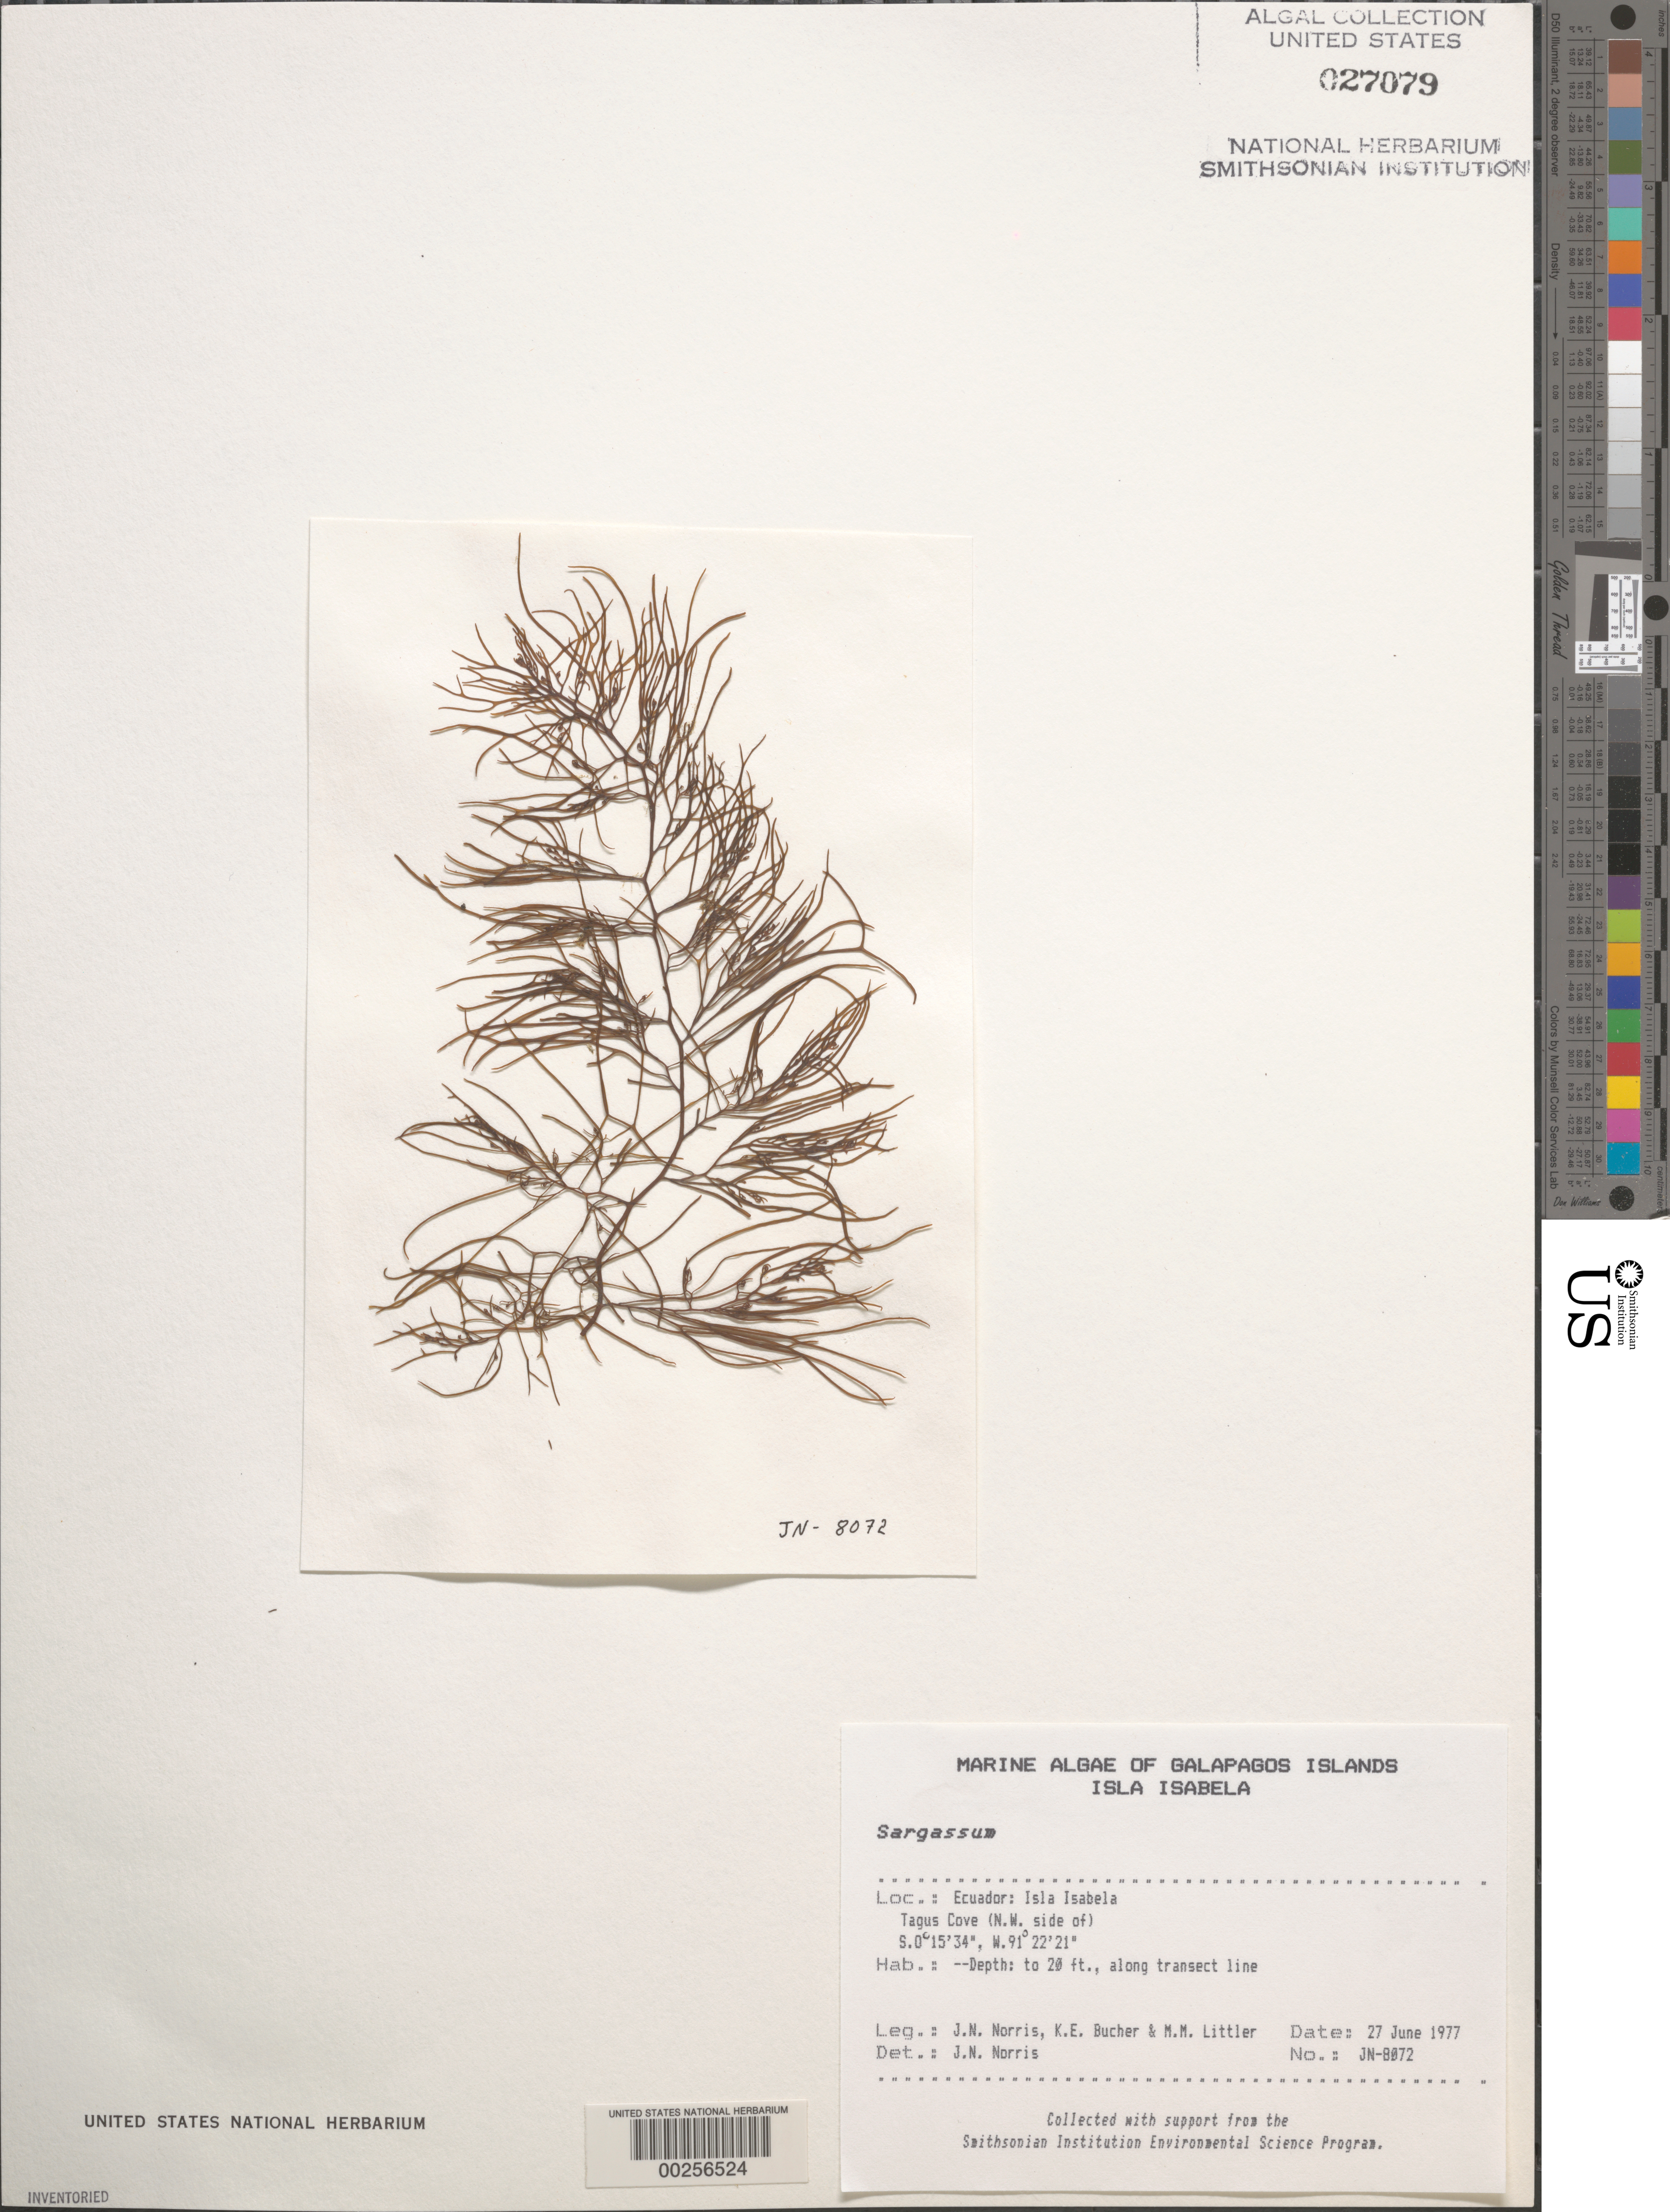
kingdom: Chromista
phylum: Ochrophyta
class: Phaeophyceae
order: Fucales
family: Sargassaceae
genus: Sargassum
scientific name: Sargassum sp.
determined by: Norris, James N.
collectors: J. N. Norris, K. E. Bucher & M. M. Littler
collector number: JN-8072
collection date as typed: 27 Jun 1977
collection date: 1977-06-27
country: Ecuador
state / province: Colón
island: Isabela [Albemarle]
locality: Tagus Cove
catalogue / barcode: US 27079